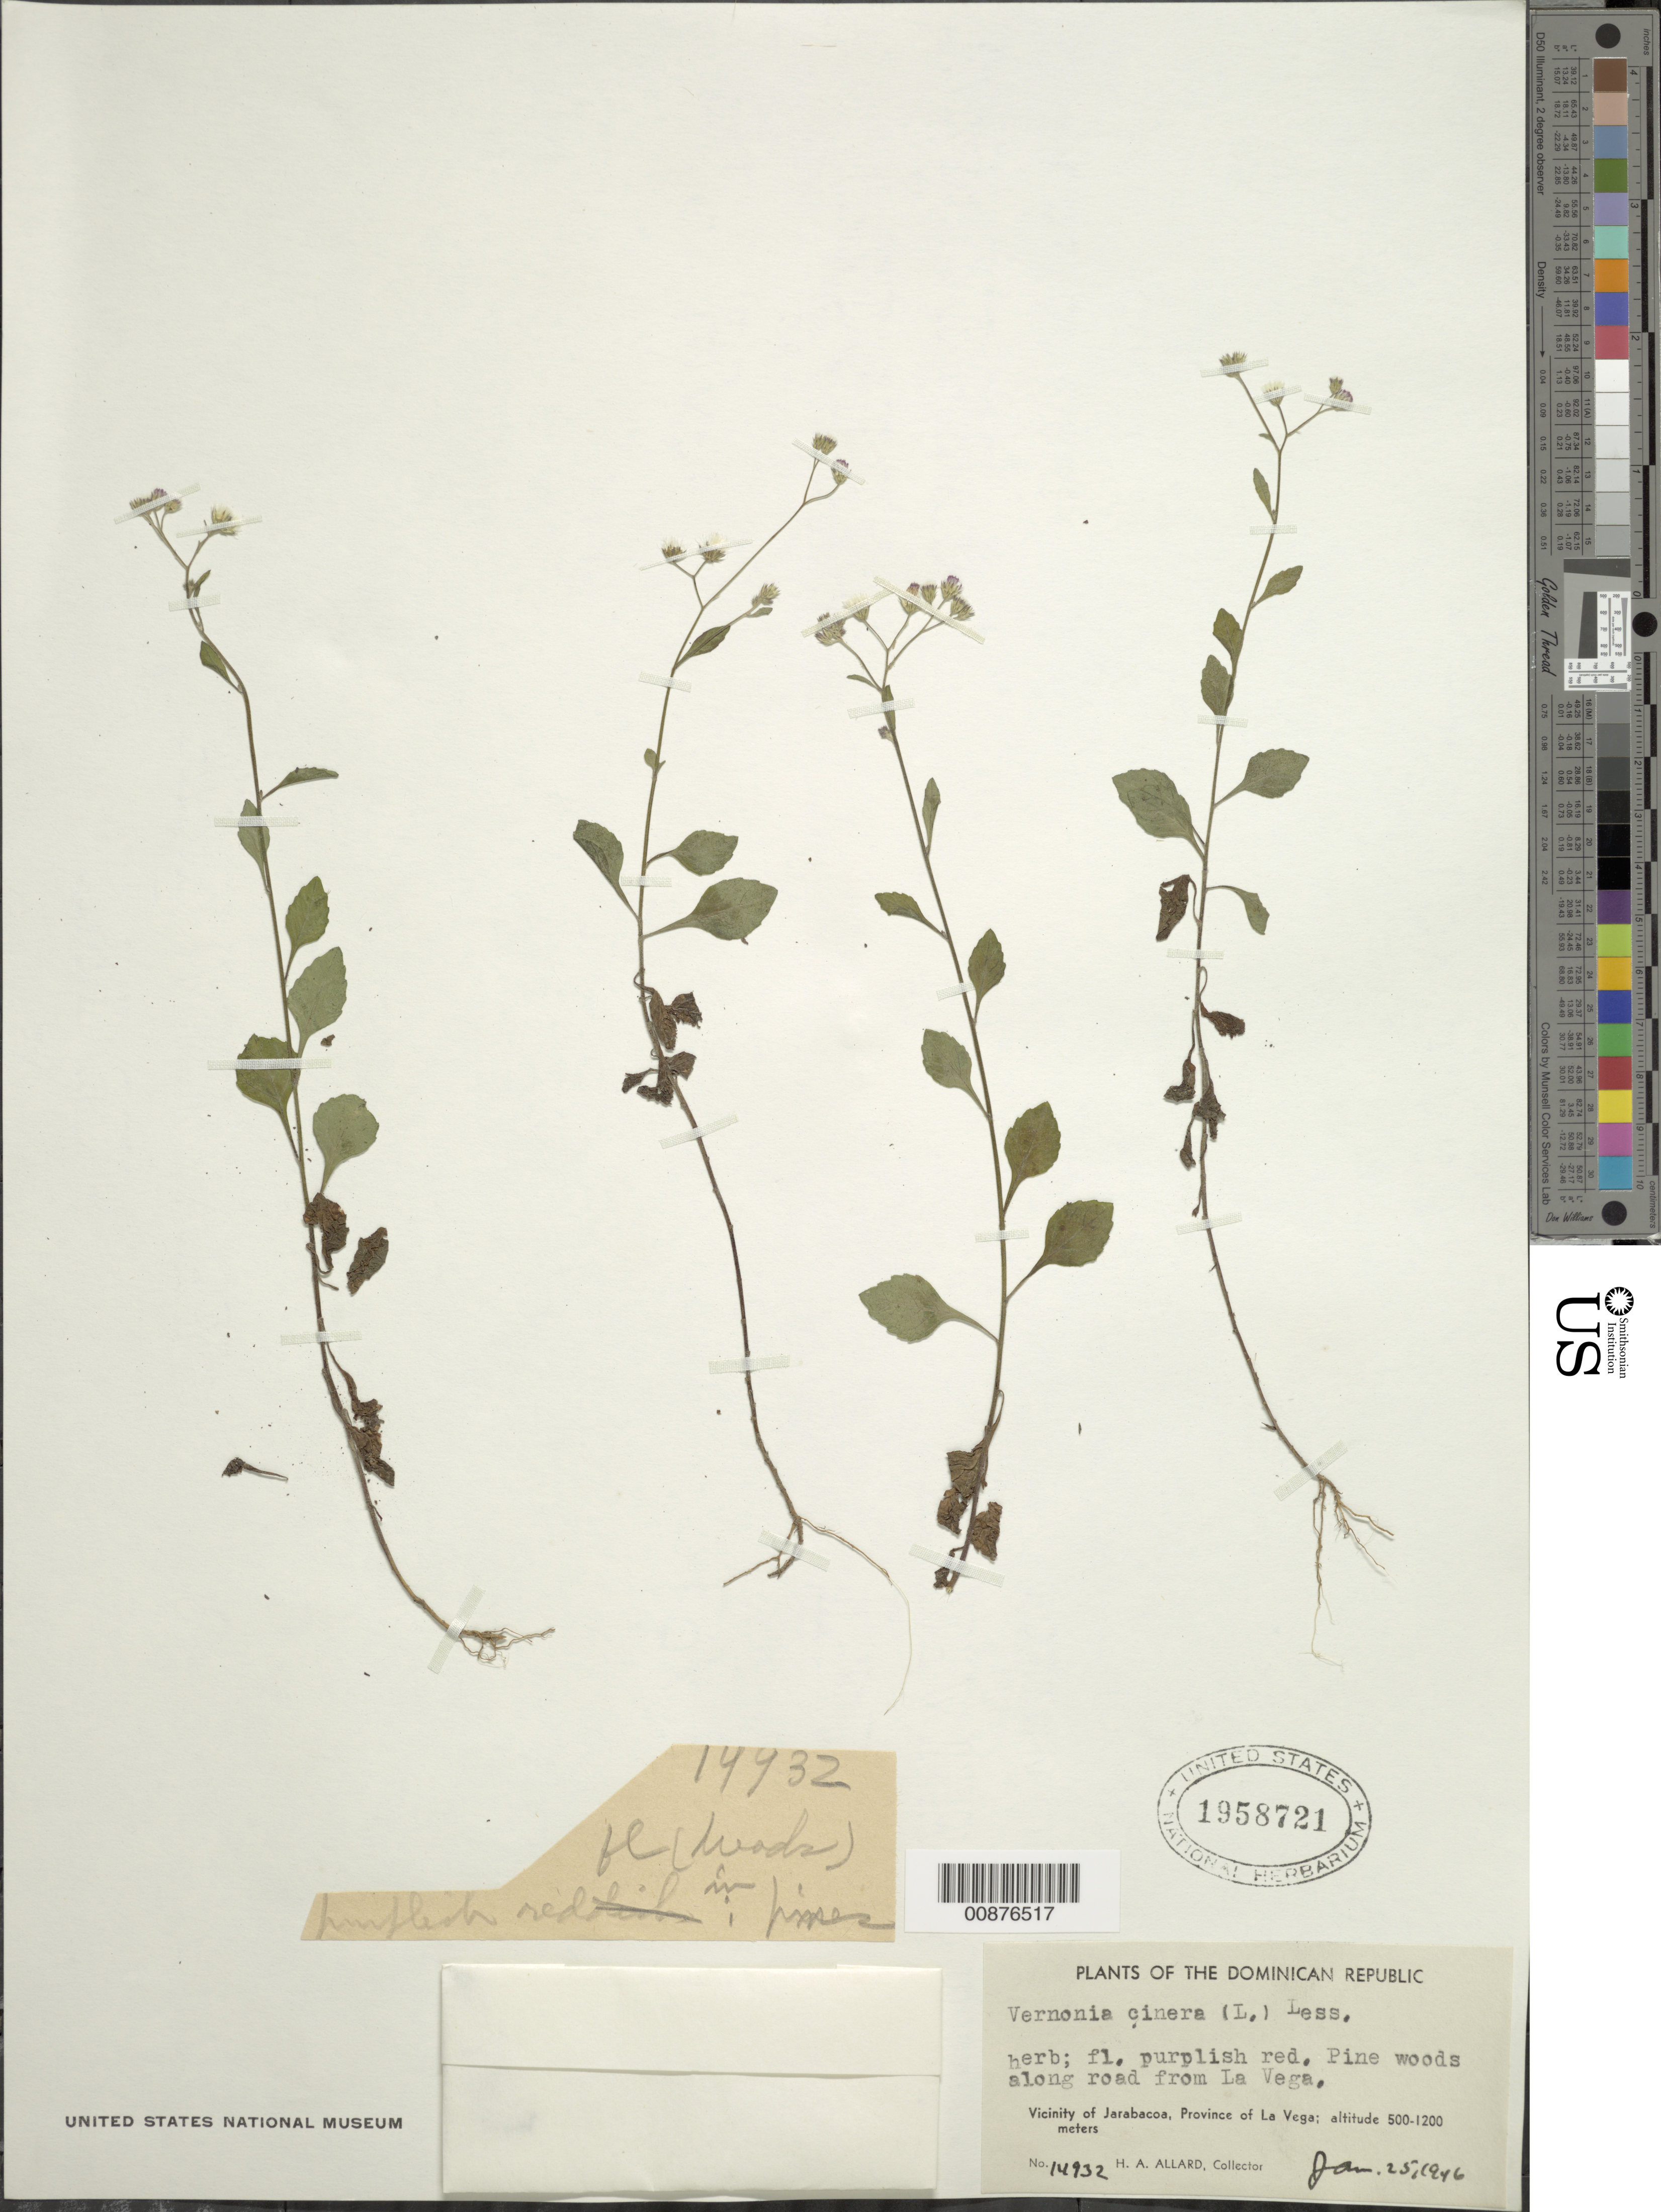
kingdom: Plantae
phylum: Tracheophyta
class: Magnoliopsida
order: Asterales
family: Asteraceae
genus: Cyanthillium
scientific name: Cyanthillium cinereum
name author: (L.) H. Rob.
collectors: H. A. Allard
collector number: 14932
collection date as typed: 25 Jan 1946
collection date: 1946-01-25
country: Dominican Republic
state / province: La Vega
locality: Along road from La Vega. Vicinity of Jarabacoa.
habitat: Pine woods, along road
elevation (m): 500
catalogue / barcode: US 1958721